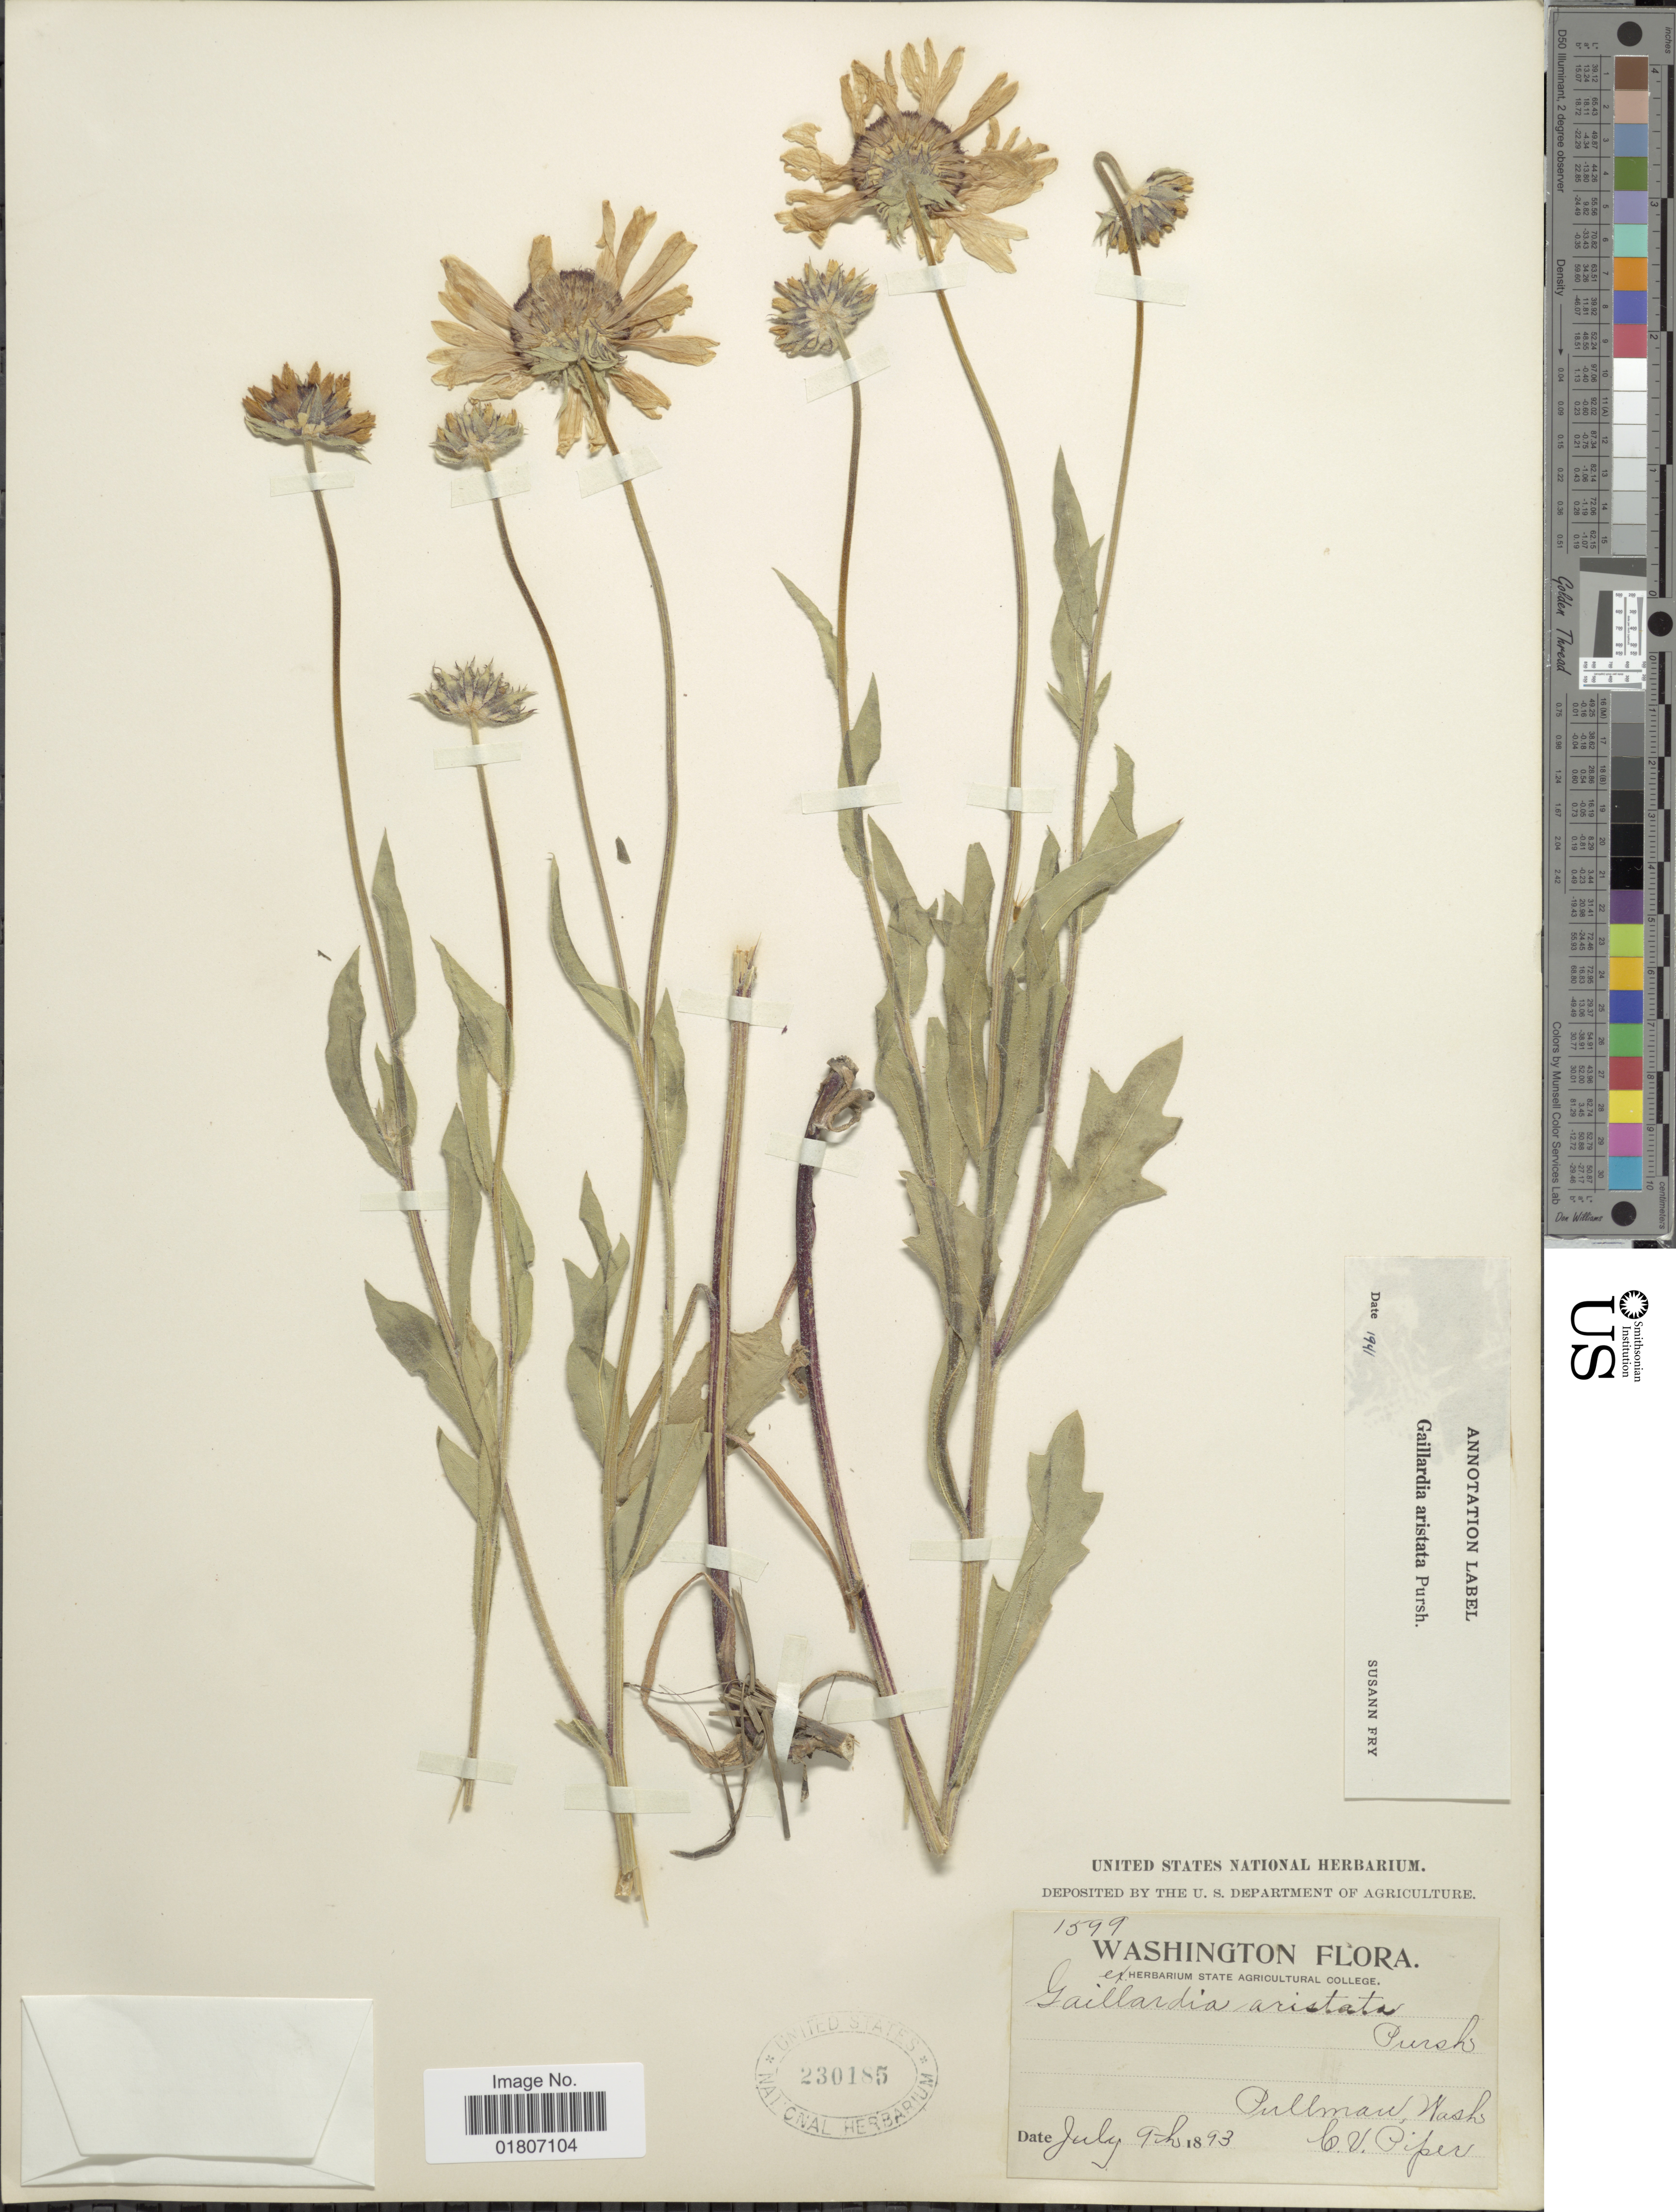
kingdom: Plantae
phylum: Tracheophyta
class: Magnoliopsida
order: Asterales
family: Asteraceae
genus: Gaillardia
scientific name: Gaillardia aristata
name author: Pursh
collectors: C. V. Piper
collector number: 1599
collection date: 1893-07-09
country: United States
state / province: Washington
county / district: Whitman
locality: Pullman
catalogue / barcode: US 230185